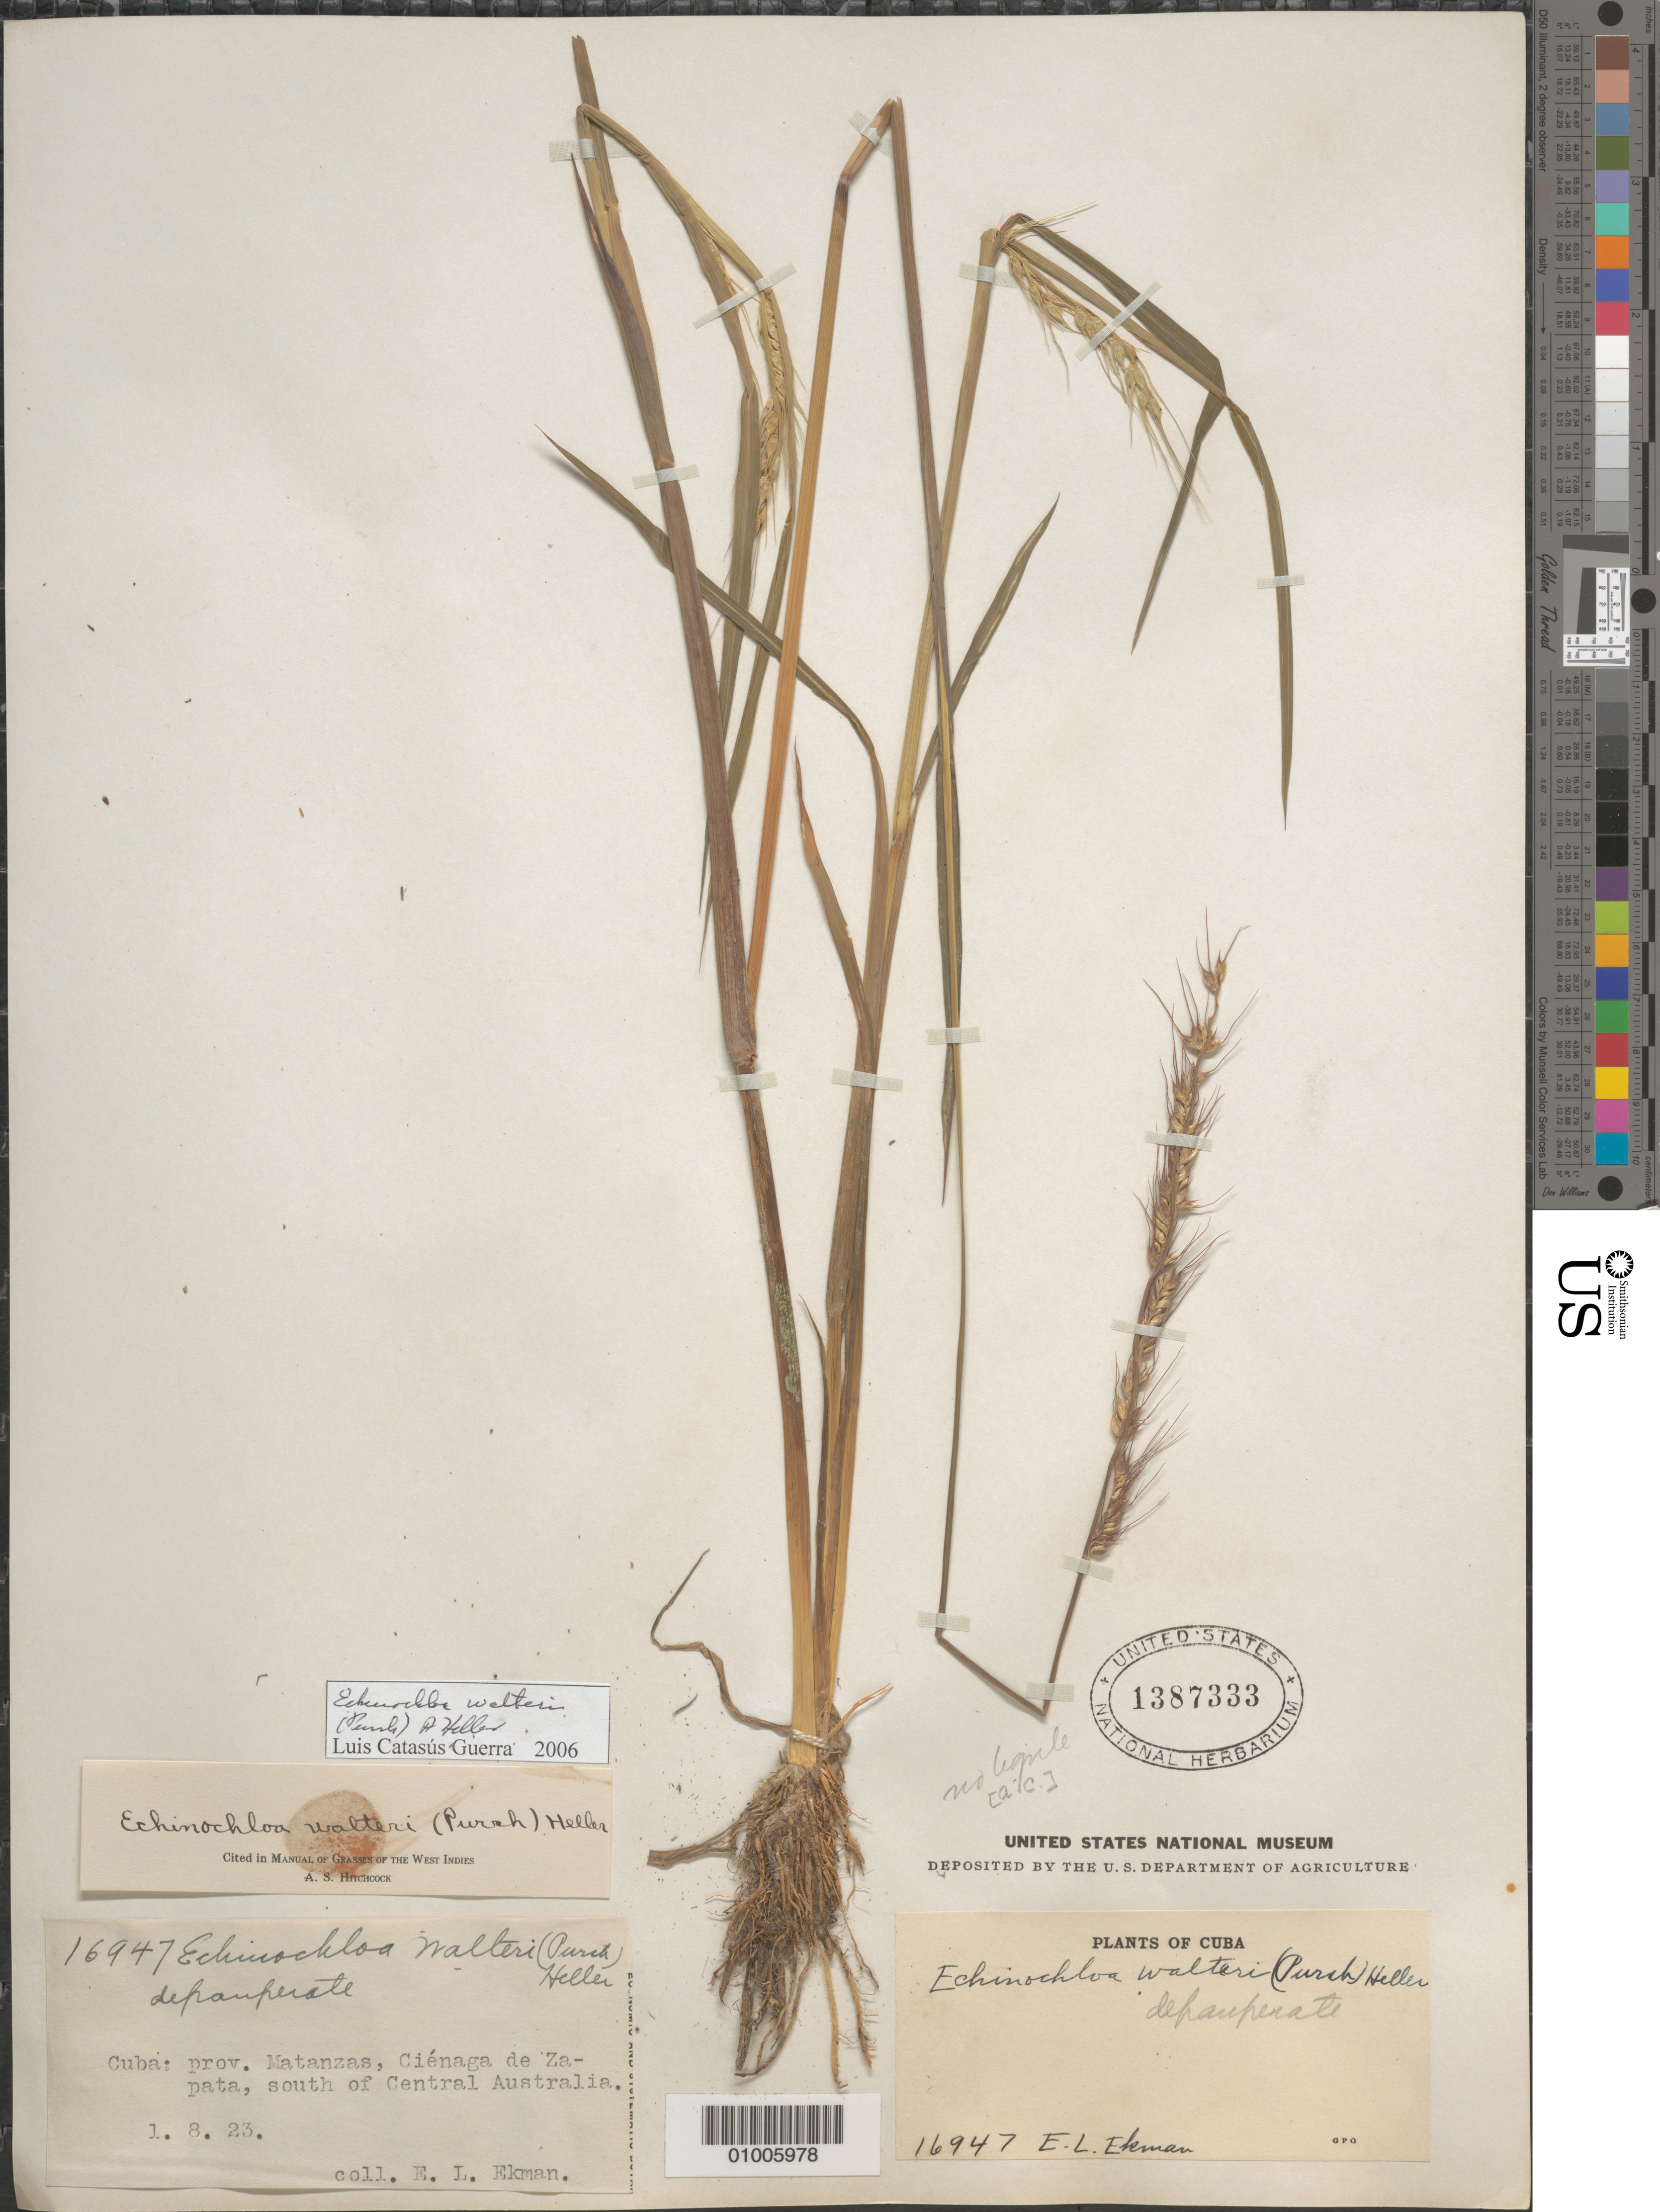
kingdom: Plantae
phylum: Tracheophyta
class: Liliopsida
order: Poales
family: Poaceae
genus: Echinochloa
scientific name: Echinochloa walteri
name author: (Pursh) A. Heller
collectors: E. L. Ekman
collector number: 16947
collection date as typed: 01 Aug 1923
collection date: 1923-08-01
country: Cuba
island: Cuba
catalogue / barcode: US 1387333